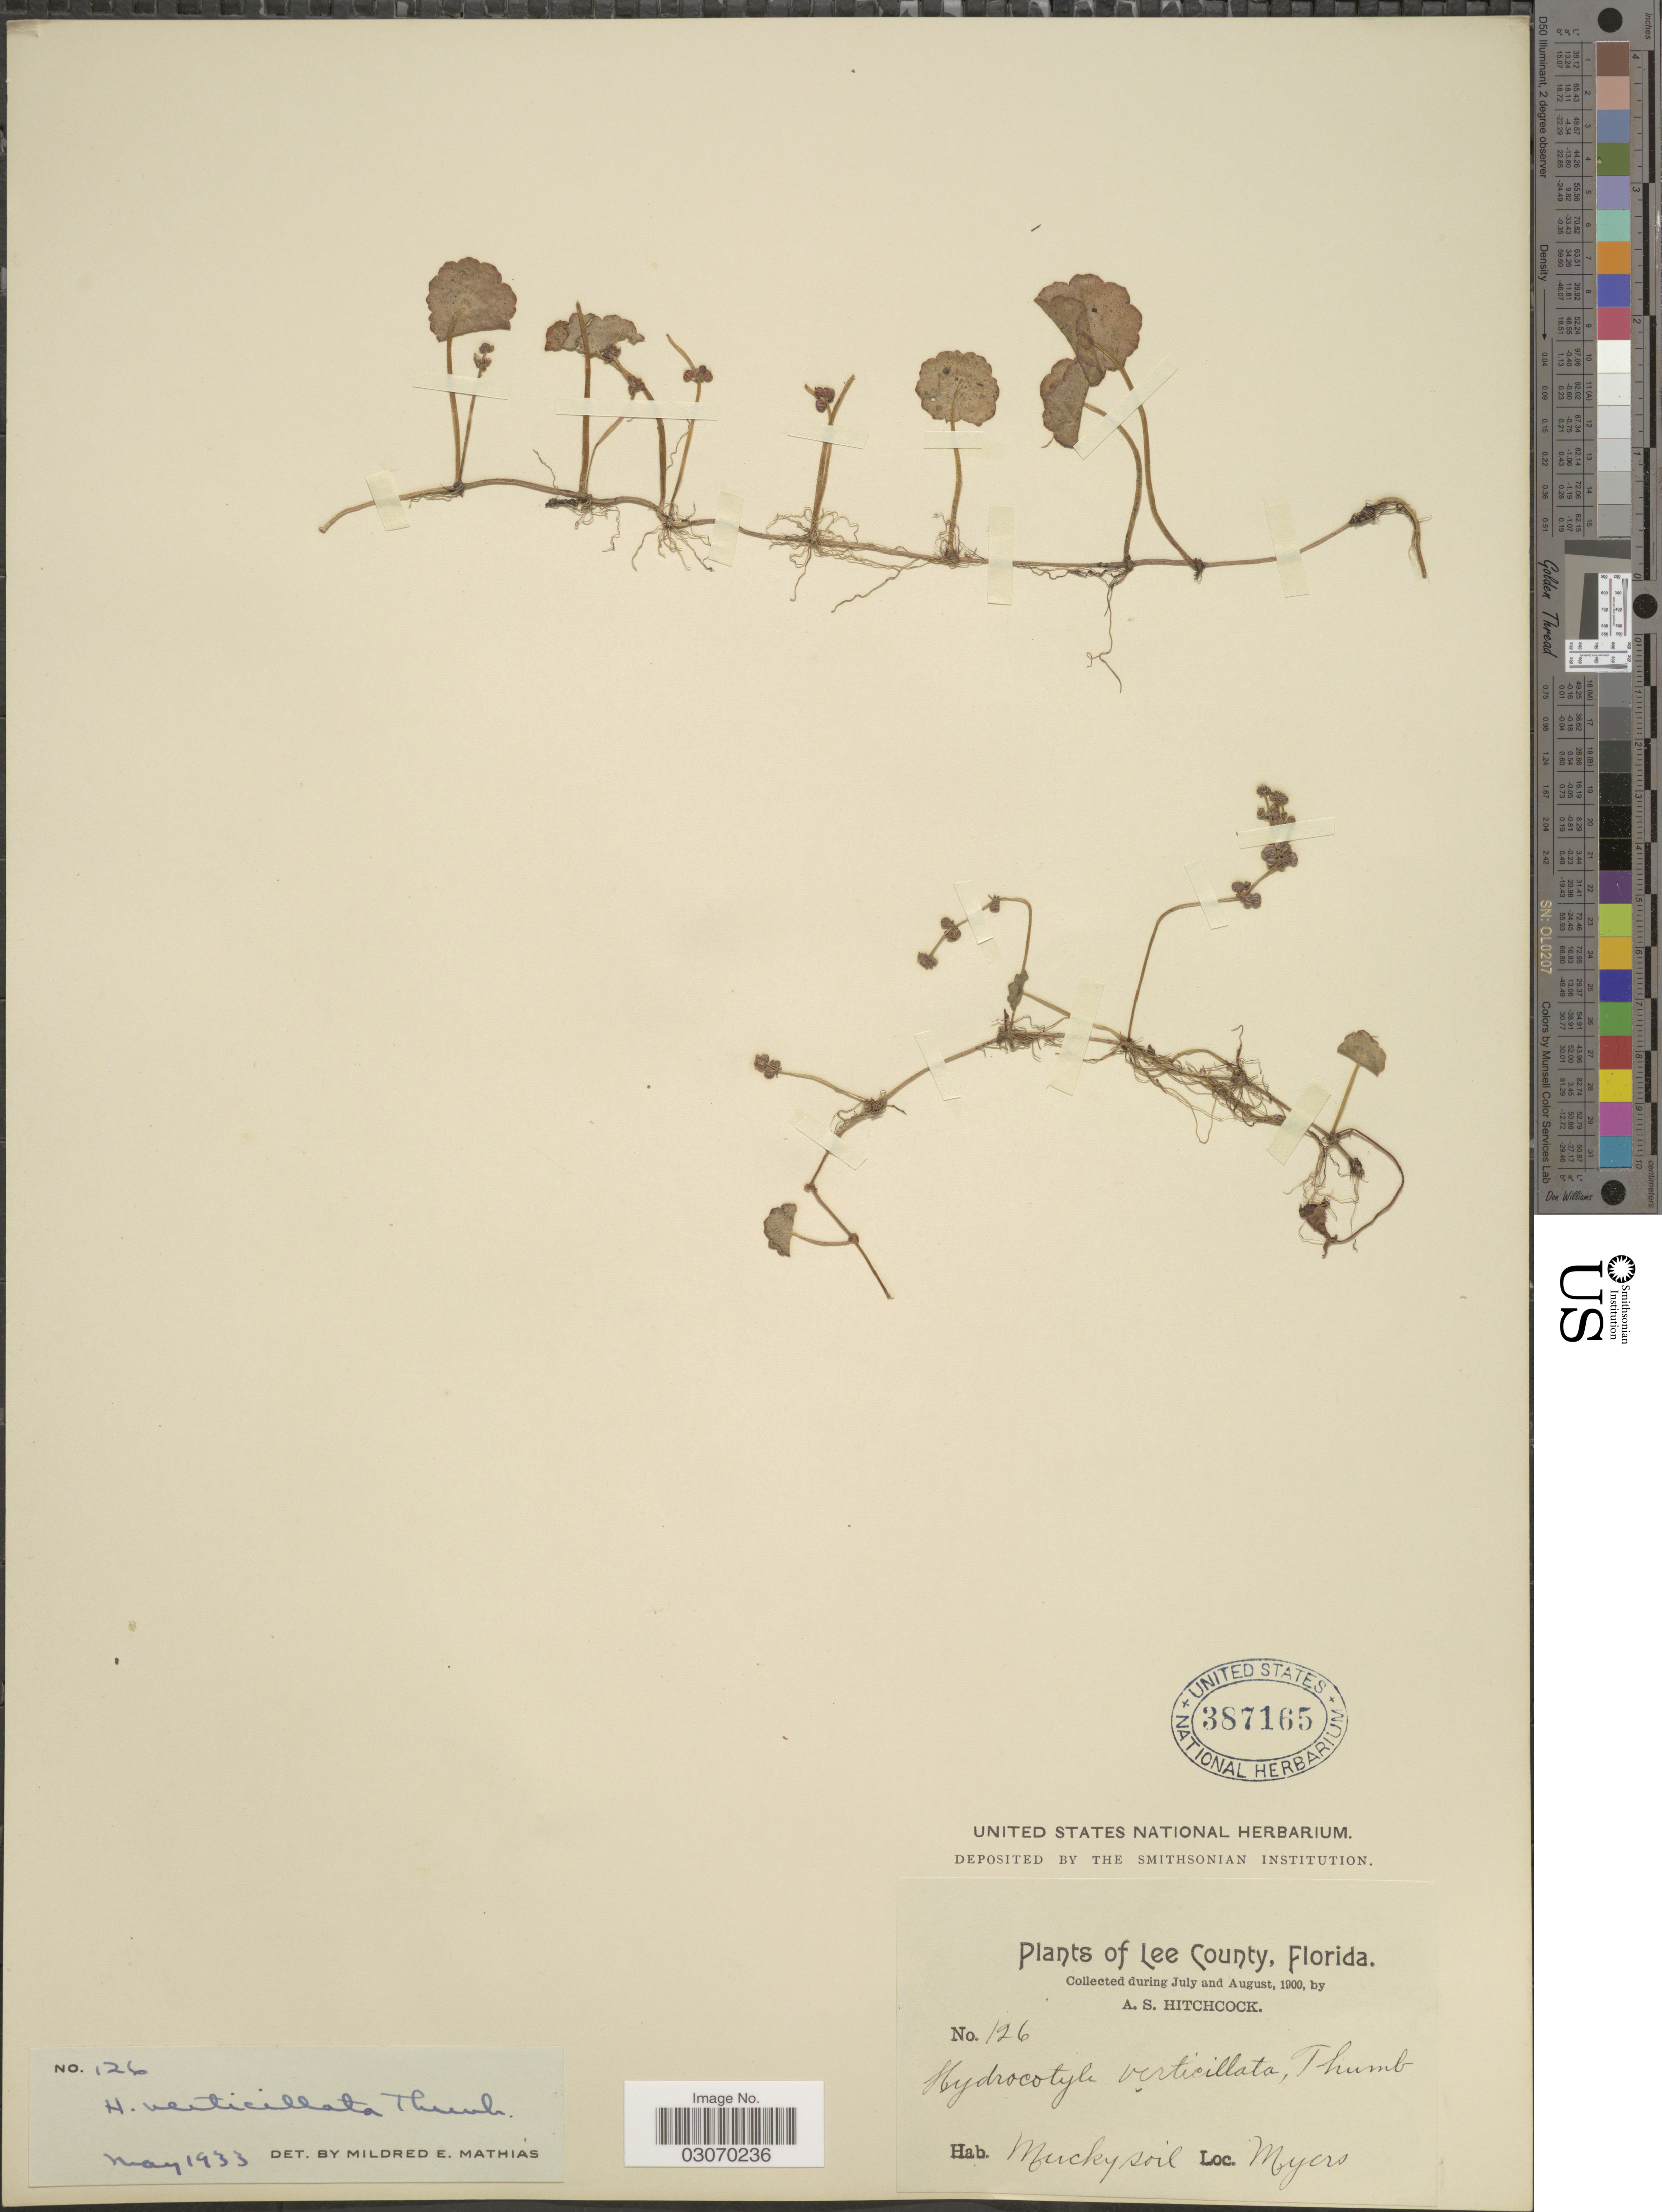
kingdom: Plantae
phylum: Tracheophyta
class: Magnoliopsida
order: Apiales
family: Araliaceae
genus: Hydrocotyle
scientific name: Hydrocotyle verticillata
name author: Thunb.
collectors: A. S. Hitchcock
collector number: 126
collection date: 1900-07/1900-08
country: United States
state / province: Florida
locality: Lee County. Myers.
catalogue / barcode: US 387165